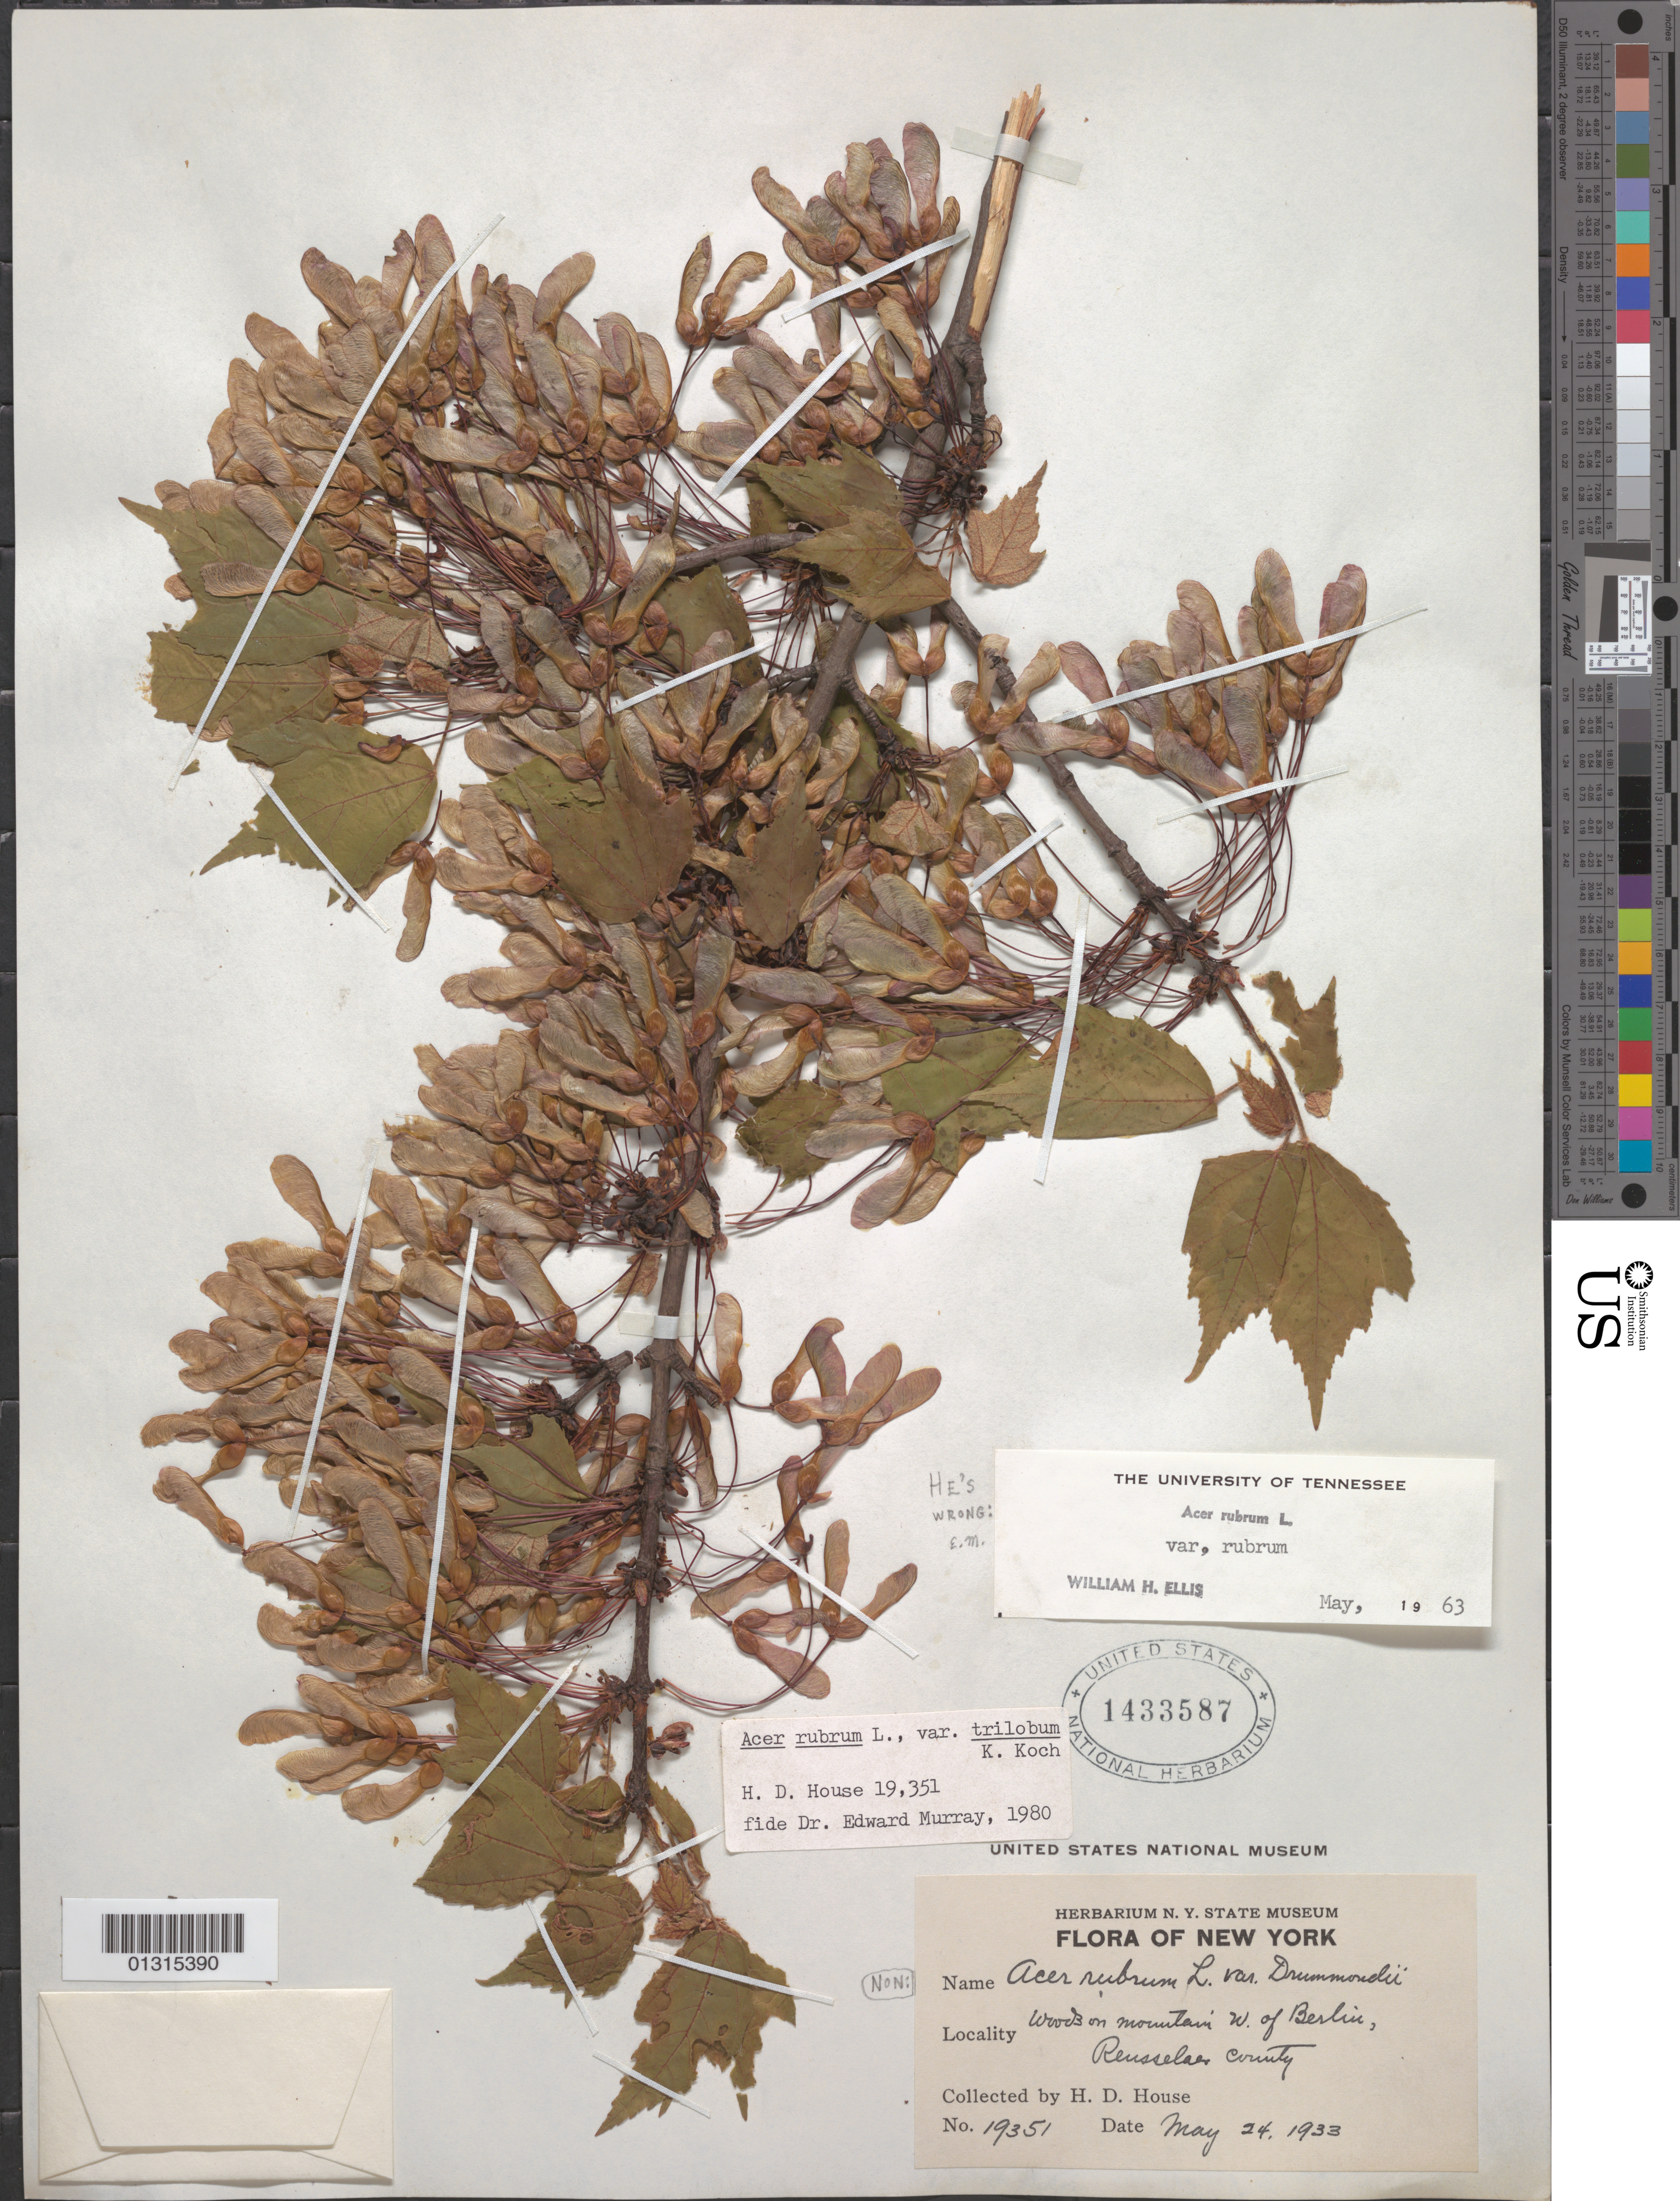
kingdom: Plantae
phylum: Tracheophyta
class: Magnoliopsida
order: Sapindales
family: Sapindaceae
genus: Acer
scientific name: Acer rubrum var. trilobum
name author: K. Koch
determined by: Murray, Edward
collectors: H. D. House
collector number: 19351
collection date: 1933-05-24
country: United States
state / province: New York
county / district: Rensselaer County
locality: Rensselaer County, W of Berlin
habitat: Woods on mountain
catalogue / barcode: US 1433587